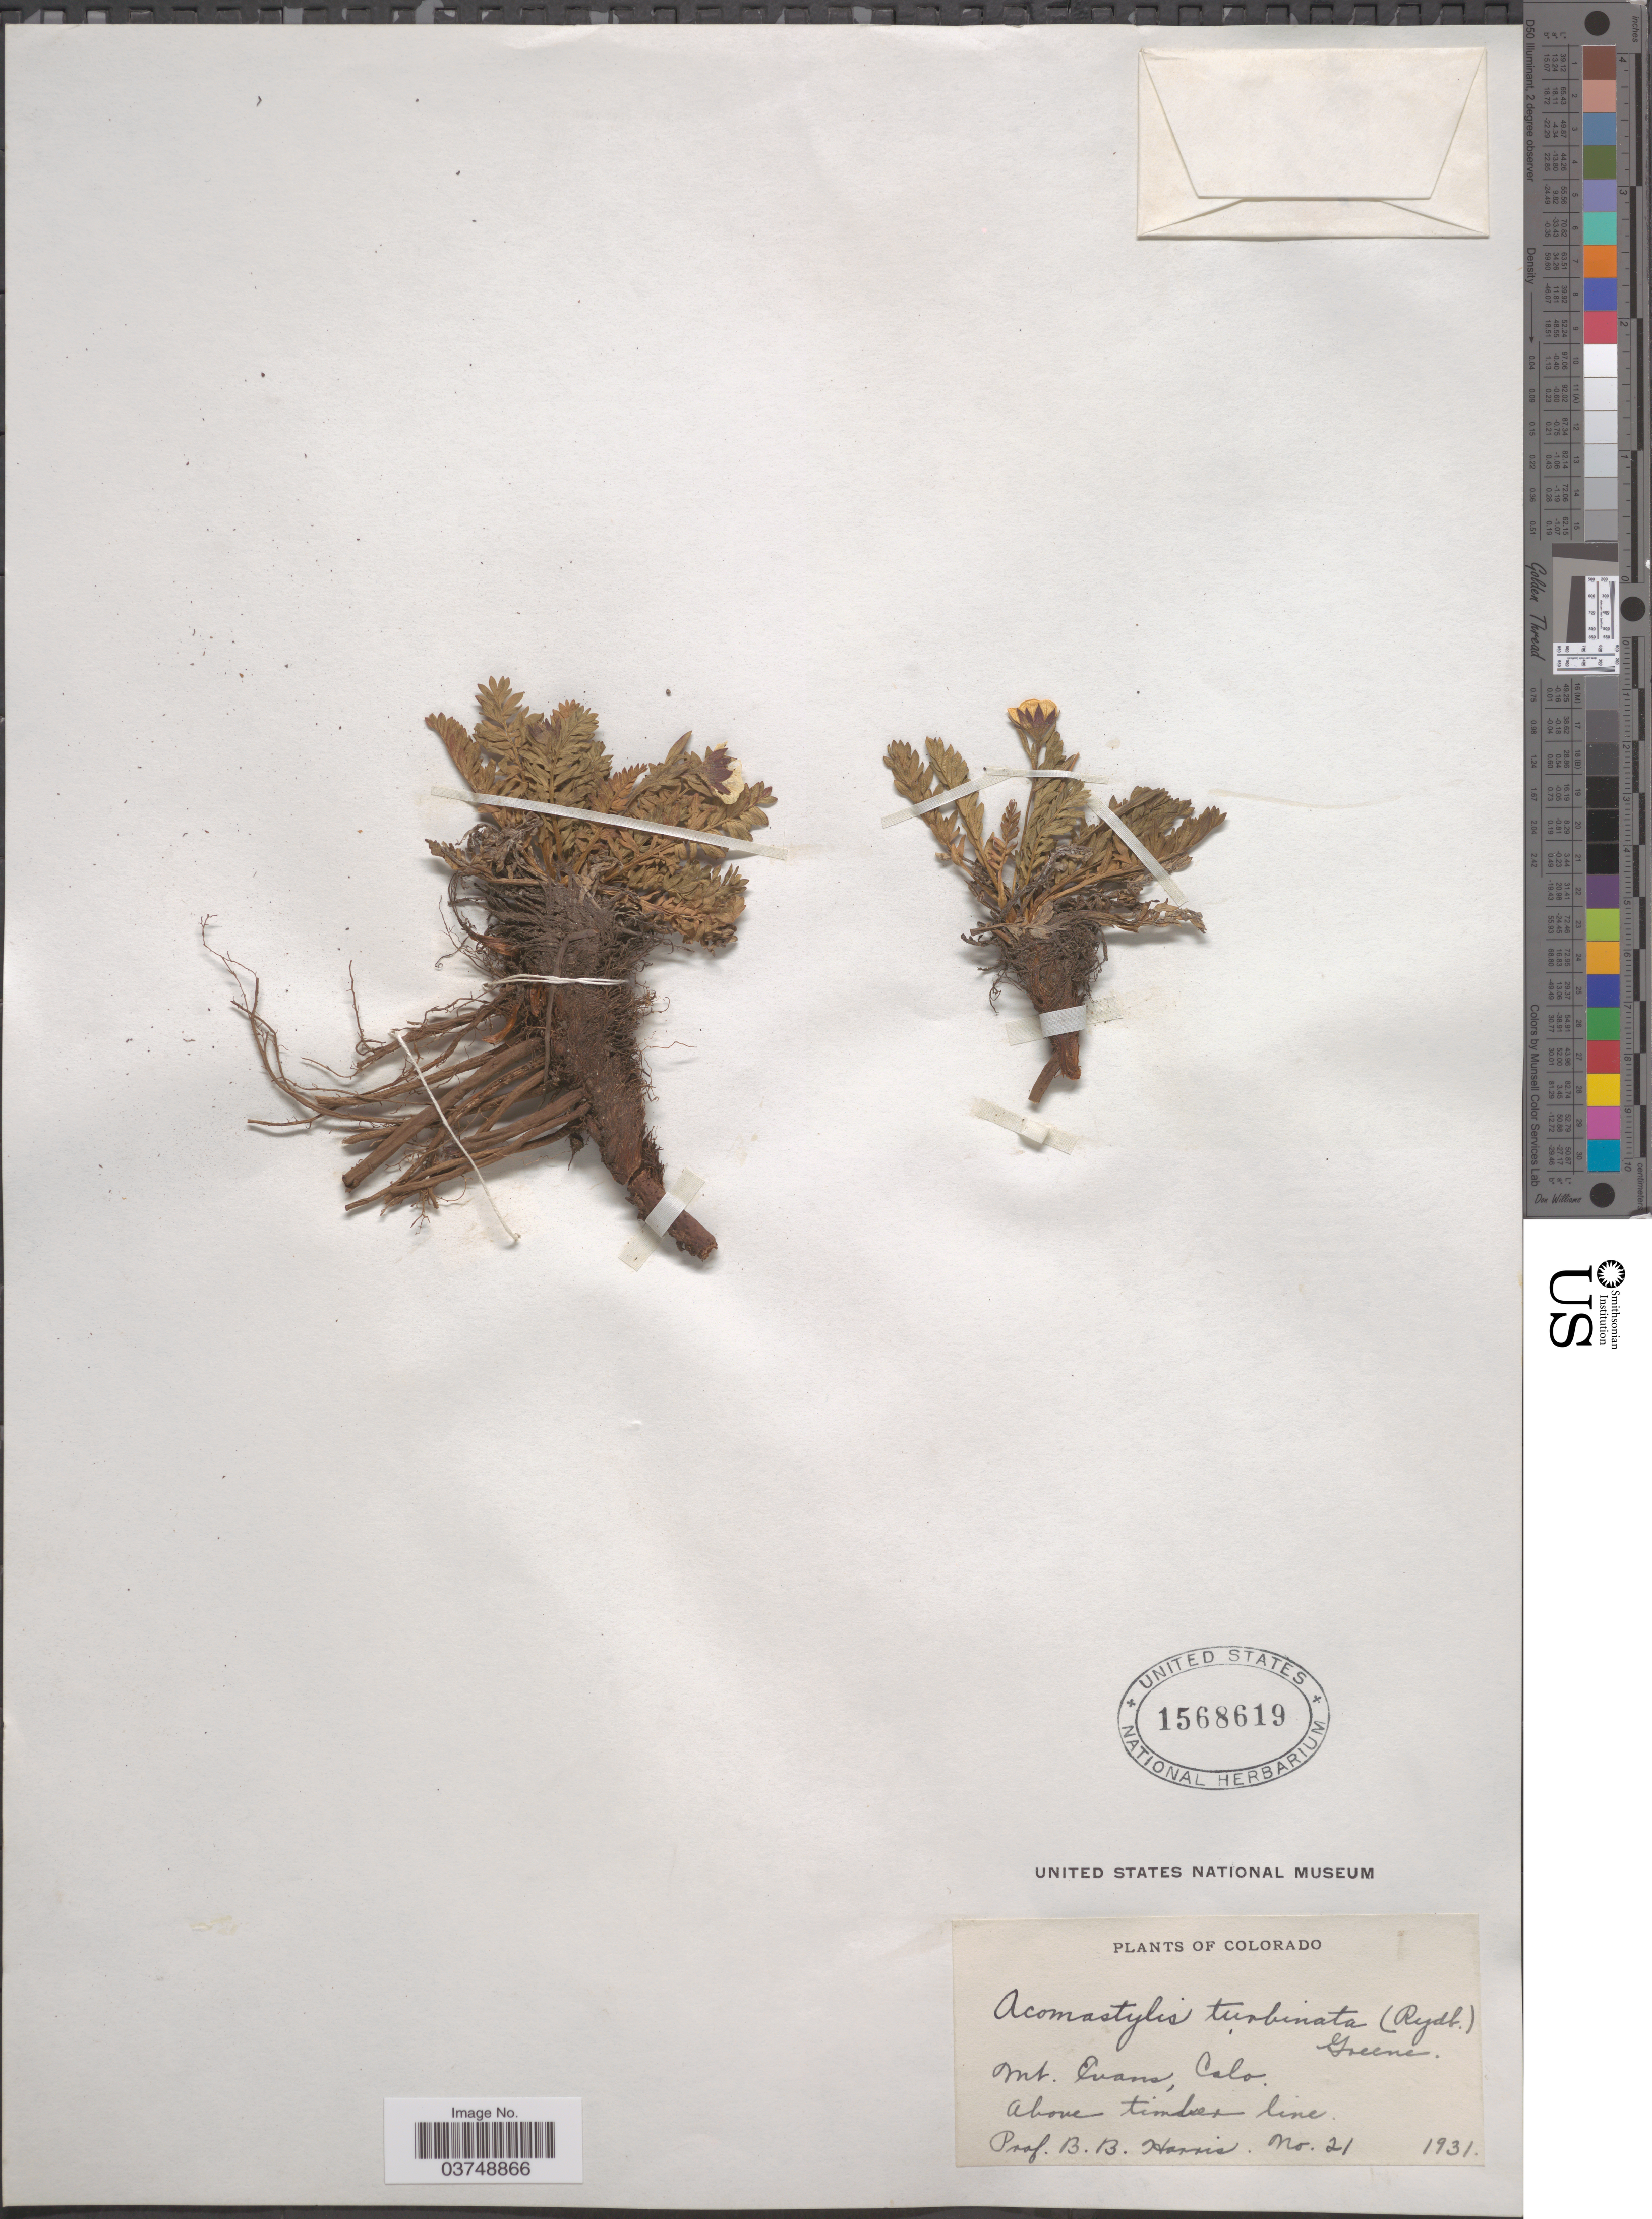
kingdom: Plantae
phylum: Tracheophyta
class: Magnoliopsida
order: Rosales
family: Rosaceae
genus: Geum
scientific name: Geum rossii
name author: (R. Br.) Ser.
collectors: B. B. Harris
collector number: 21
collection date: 1931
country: United States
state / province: Colorado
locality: Mt. Evans.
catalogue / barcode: US 1568619